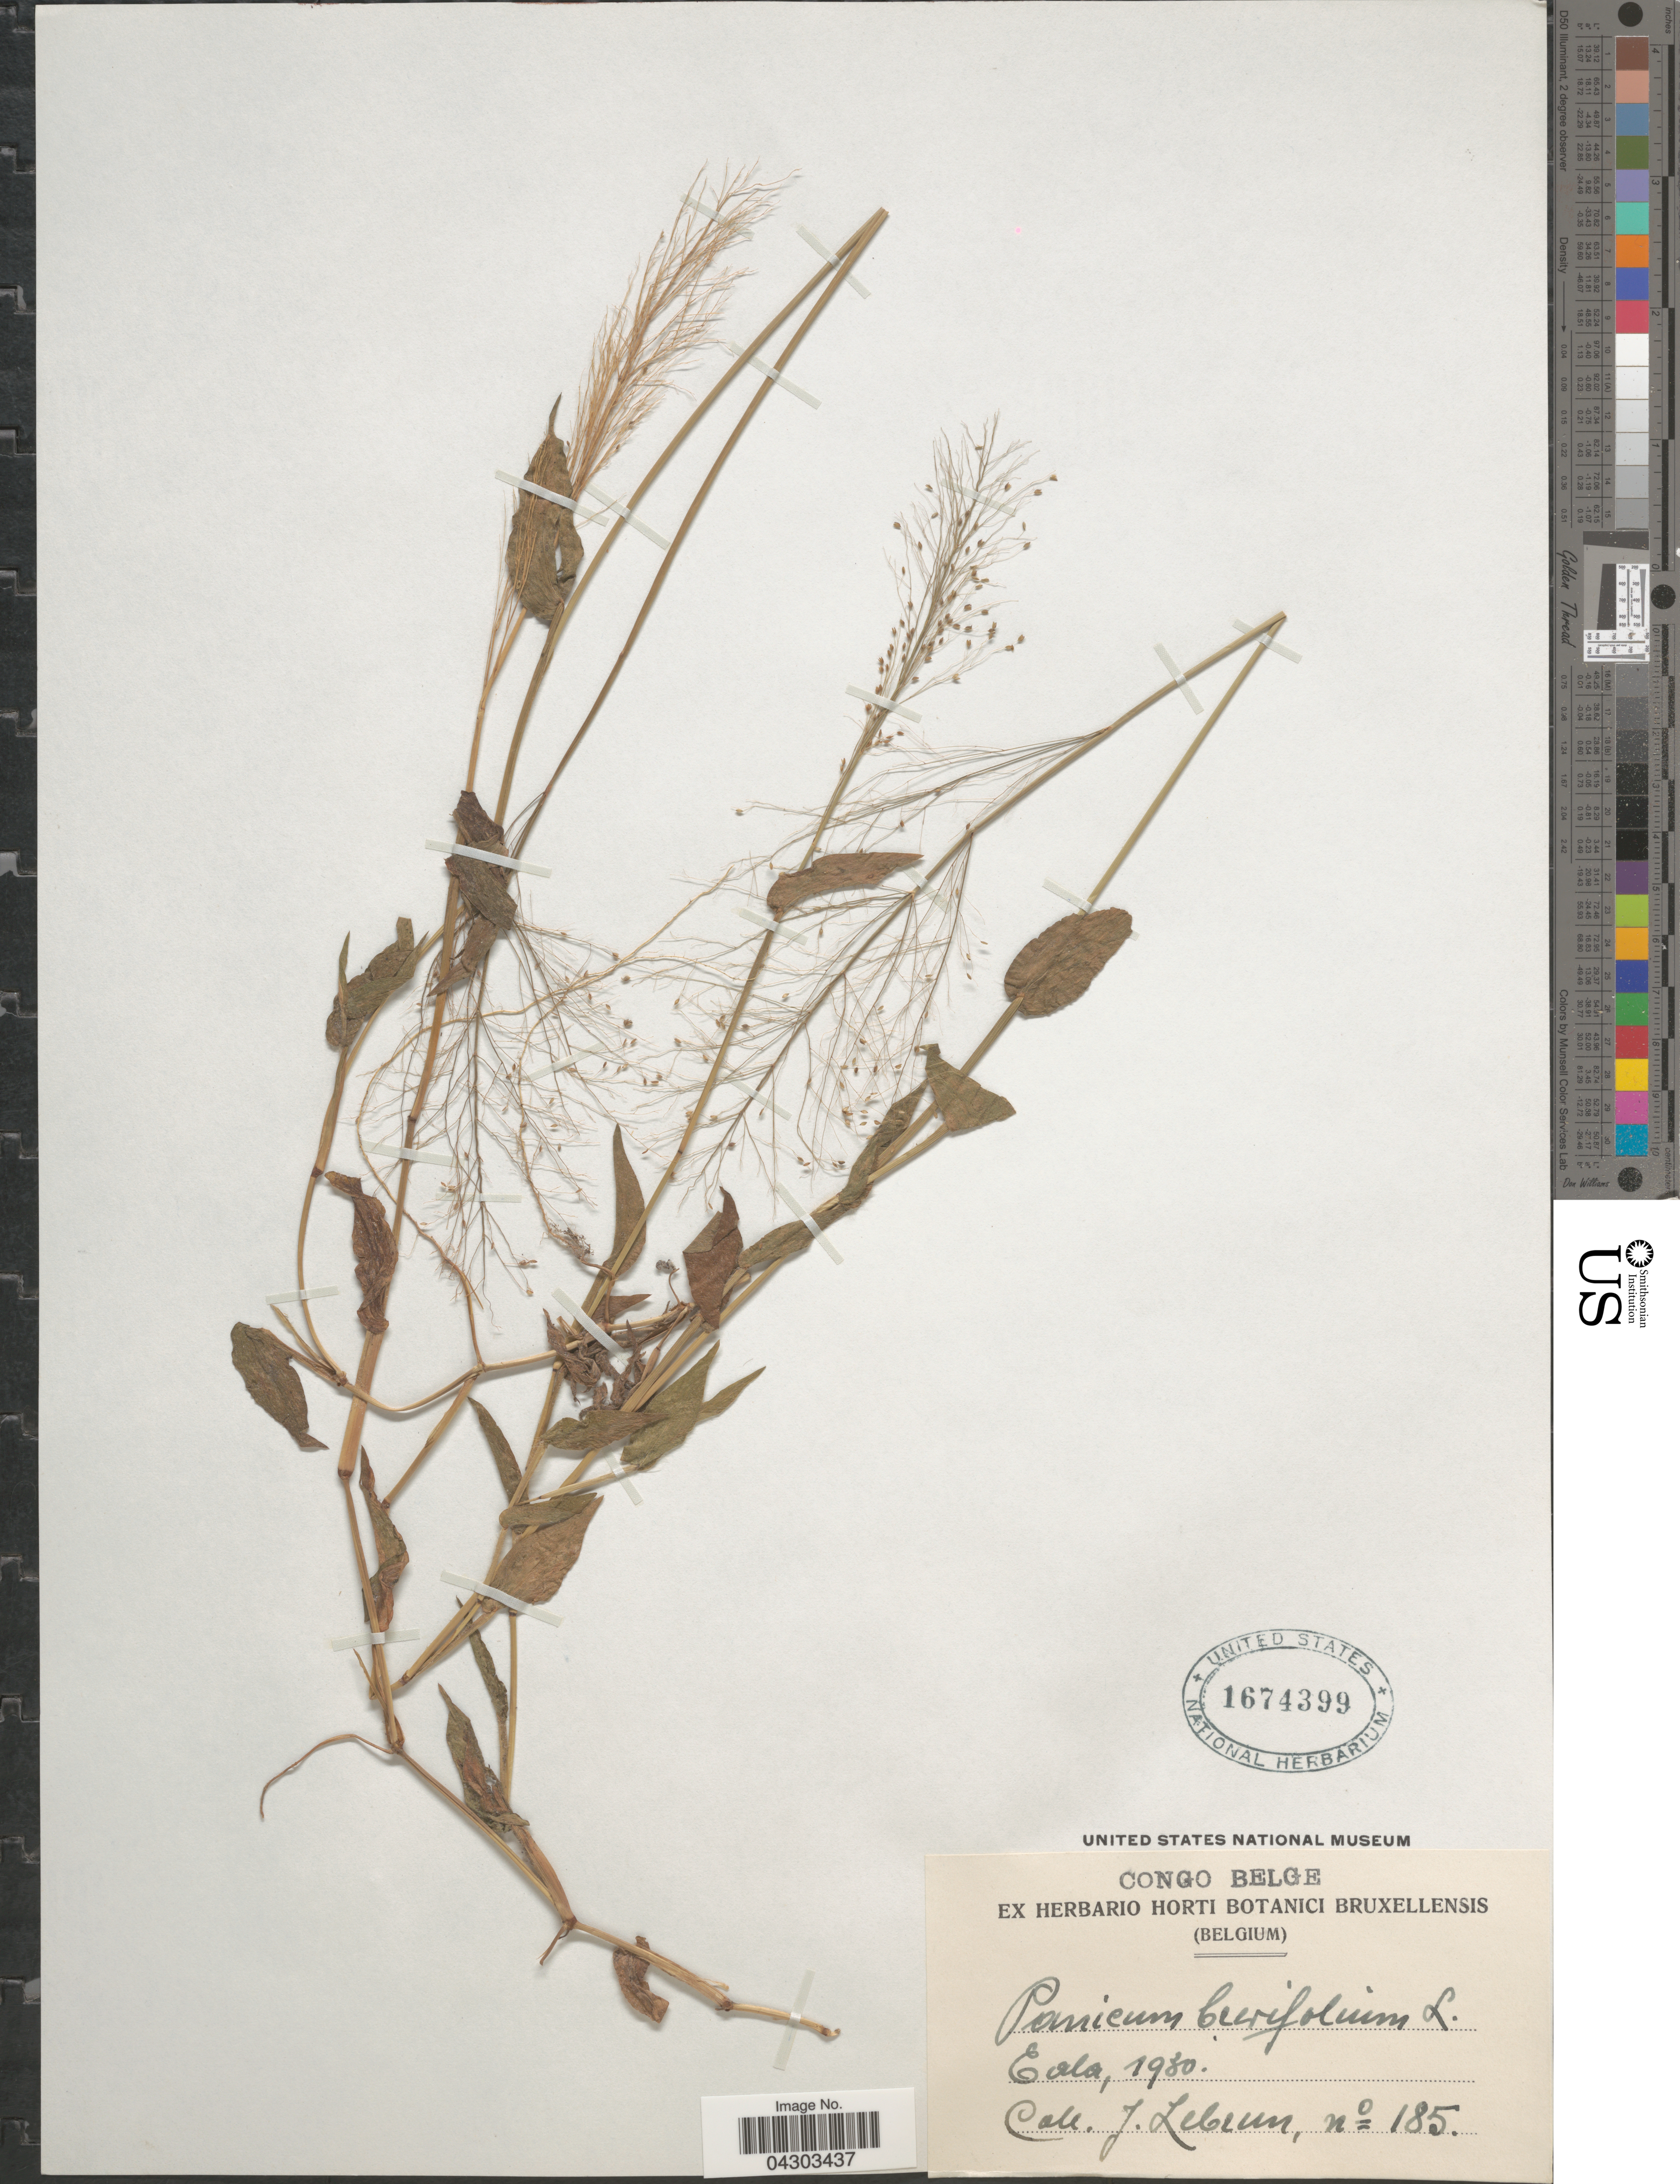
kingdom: Plantae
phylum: Tracheophyta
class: Liliopsida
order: Poales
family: Poaceae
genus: Panicum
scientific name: Panicum brevifolium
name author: L.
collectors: J. A. Lebrun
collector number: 185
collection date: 1930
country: Congo, Democratic Republic of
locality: Congo Belge. Eala.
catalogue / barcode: US 1674399